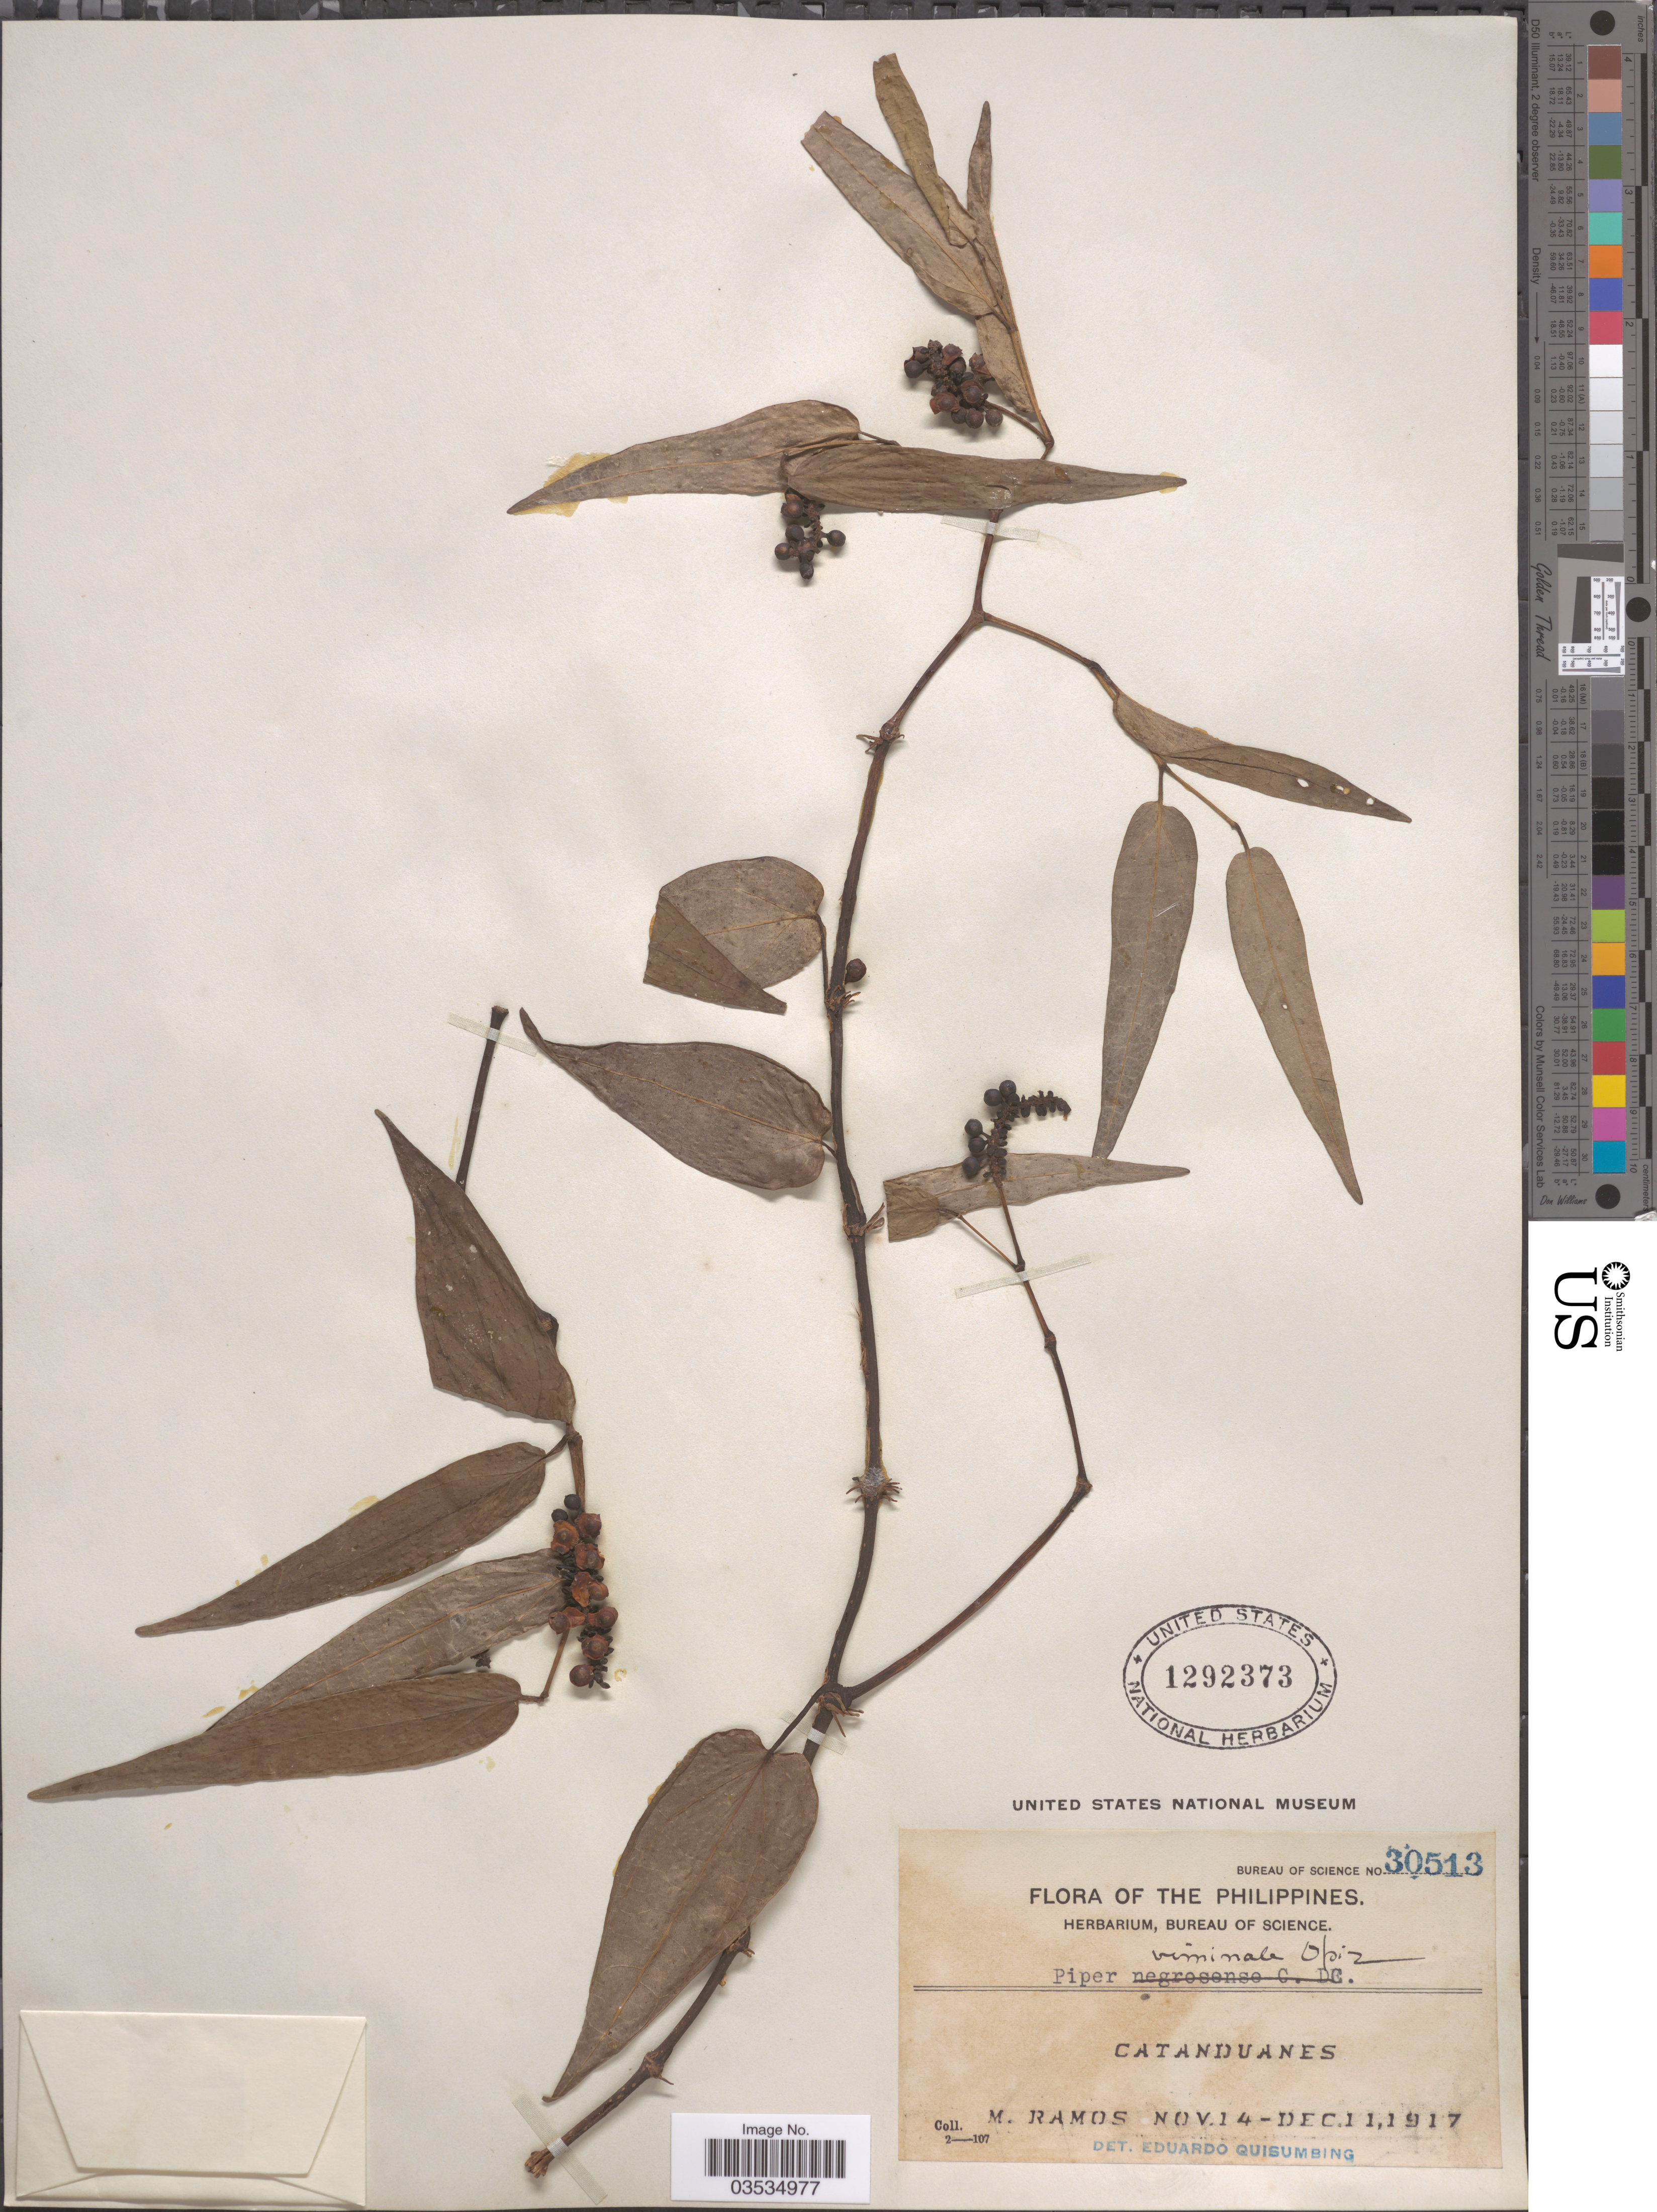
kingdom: Plantae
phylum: Tracheophyta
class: Magnoliopsida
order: Piperales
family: Piperaceae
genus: Piper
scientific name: Piper viminale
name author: Opiz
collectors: M. Ramos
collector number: Bureau of Science 30513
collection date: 1917-11-14/1917-12-11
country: Philippines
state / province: Bicol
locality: Catanduanes.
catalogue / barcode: US 1292373